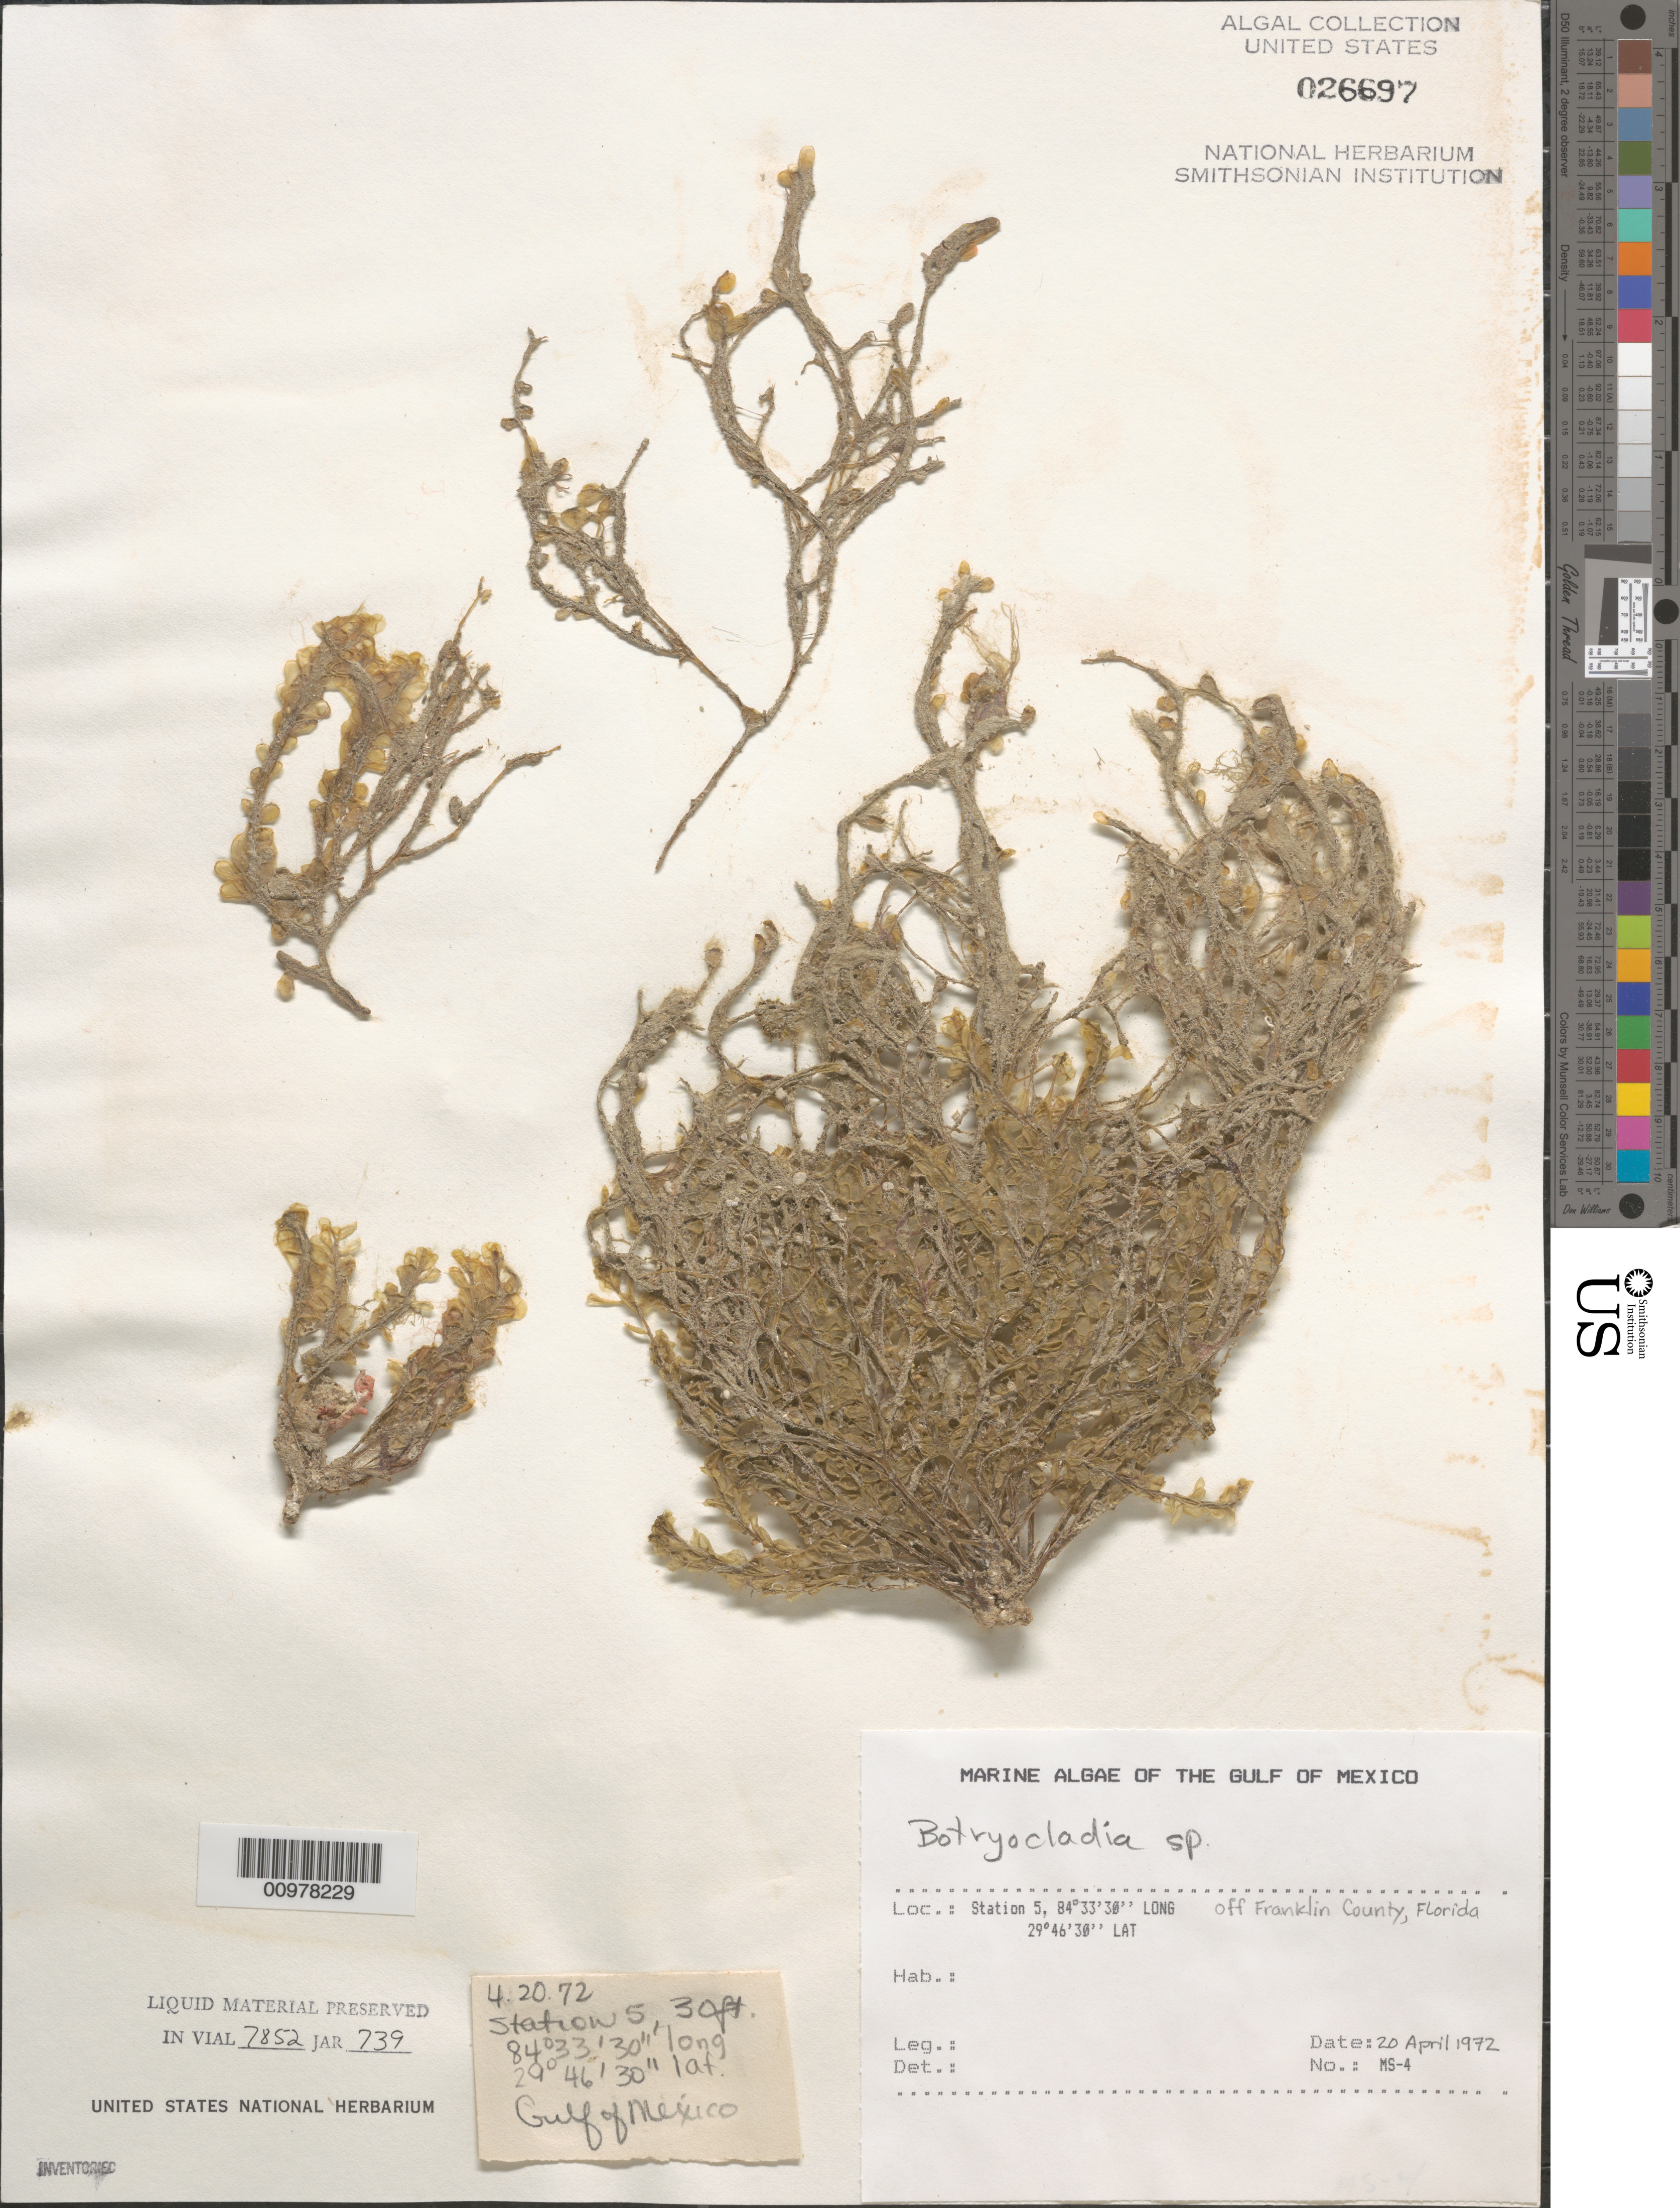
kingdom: Plantae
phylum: Rhodophyta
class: Florideophyceae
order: Rhodymeniales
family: Rhodymeniaceae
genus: Botryocladia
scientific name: Botryocladia sp.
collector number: MS-4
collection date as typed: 20 Apr 1972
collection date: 1972-04-20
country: United States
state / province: Florida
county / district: Franklin County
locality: Gulf of Mexico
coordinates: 29 46'30", 84 33'30"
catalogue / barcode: US 26697